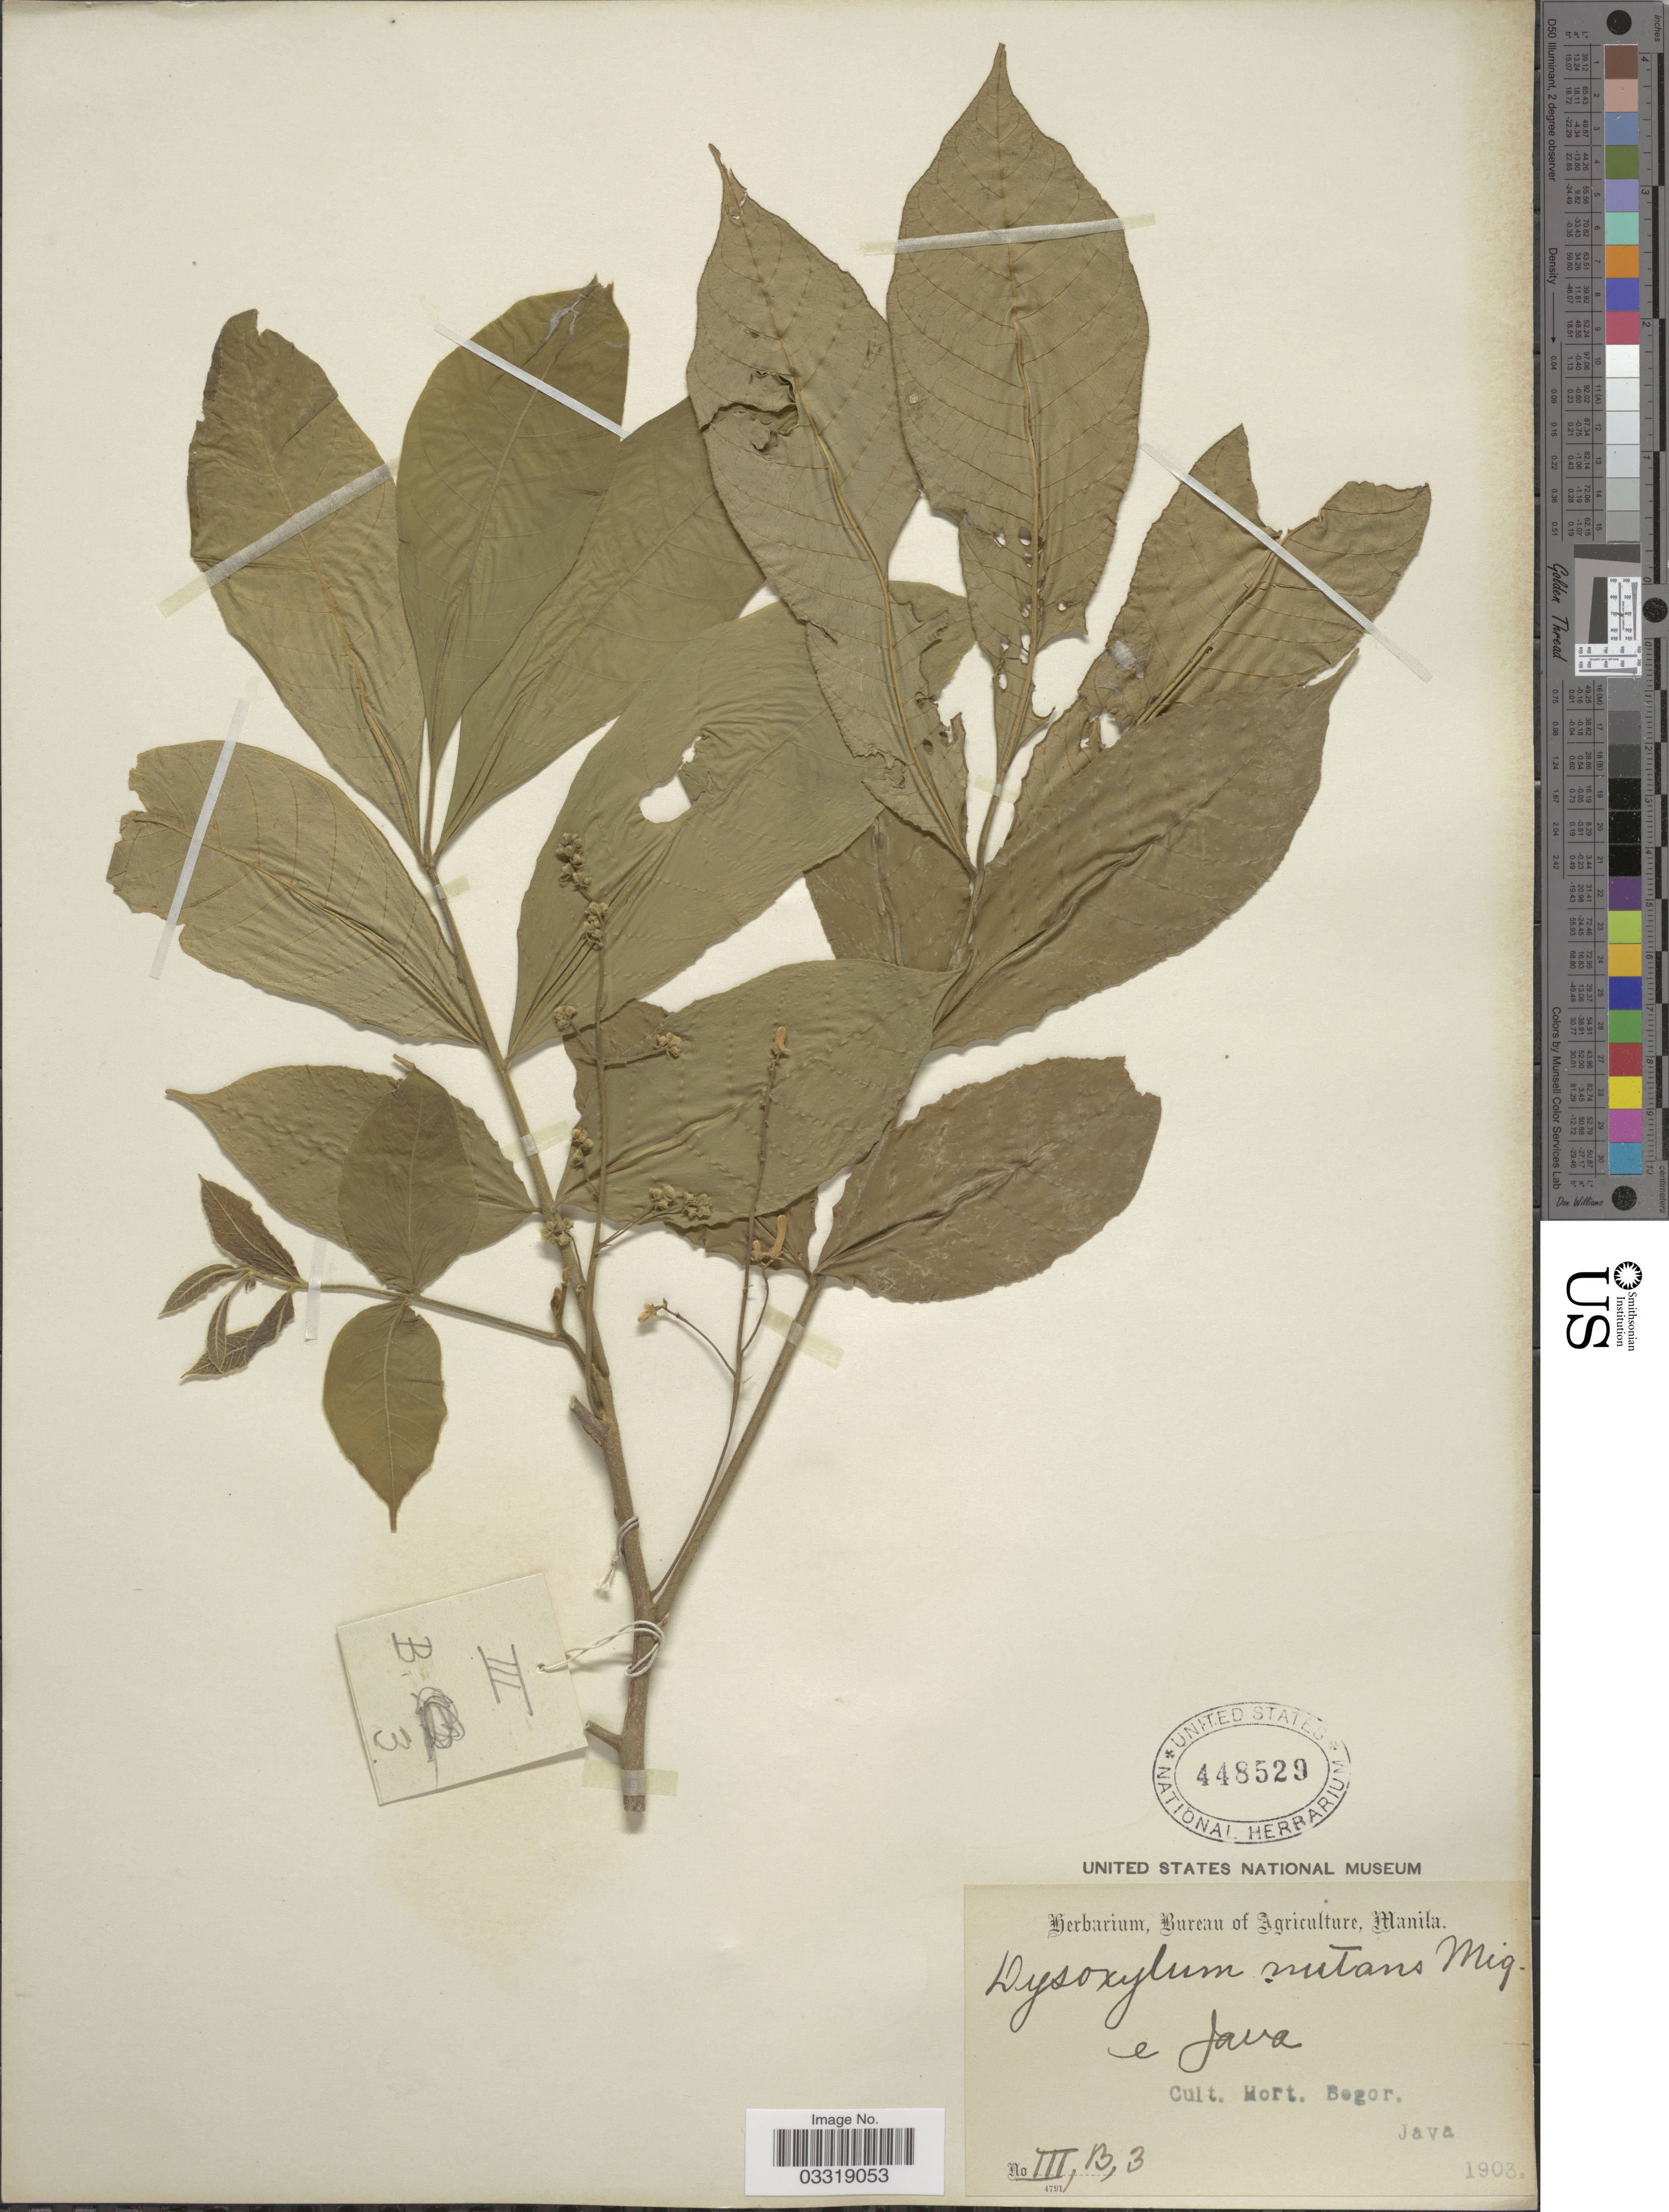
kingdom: Plantae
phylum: Tracheophyta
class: Magnoliopsida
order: Sapindales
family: Meliaceae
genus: Didymocheton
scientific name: Didymocheton nutans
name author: Blume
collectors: ex Herb. Bur. Agric. Manila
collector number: III,B,3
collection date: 1903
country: Indonesia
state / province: Java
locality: Cult. Hort. Bogor.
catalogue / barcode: US 448529